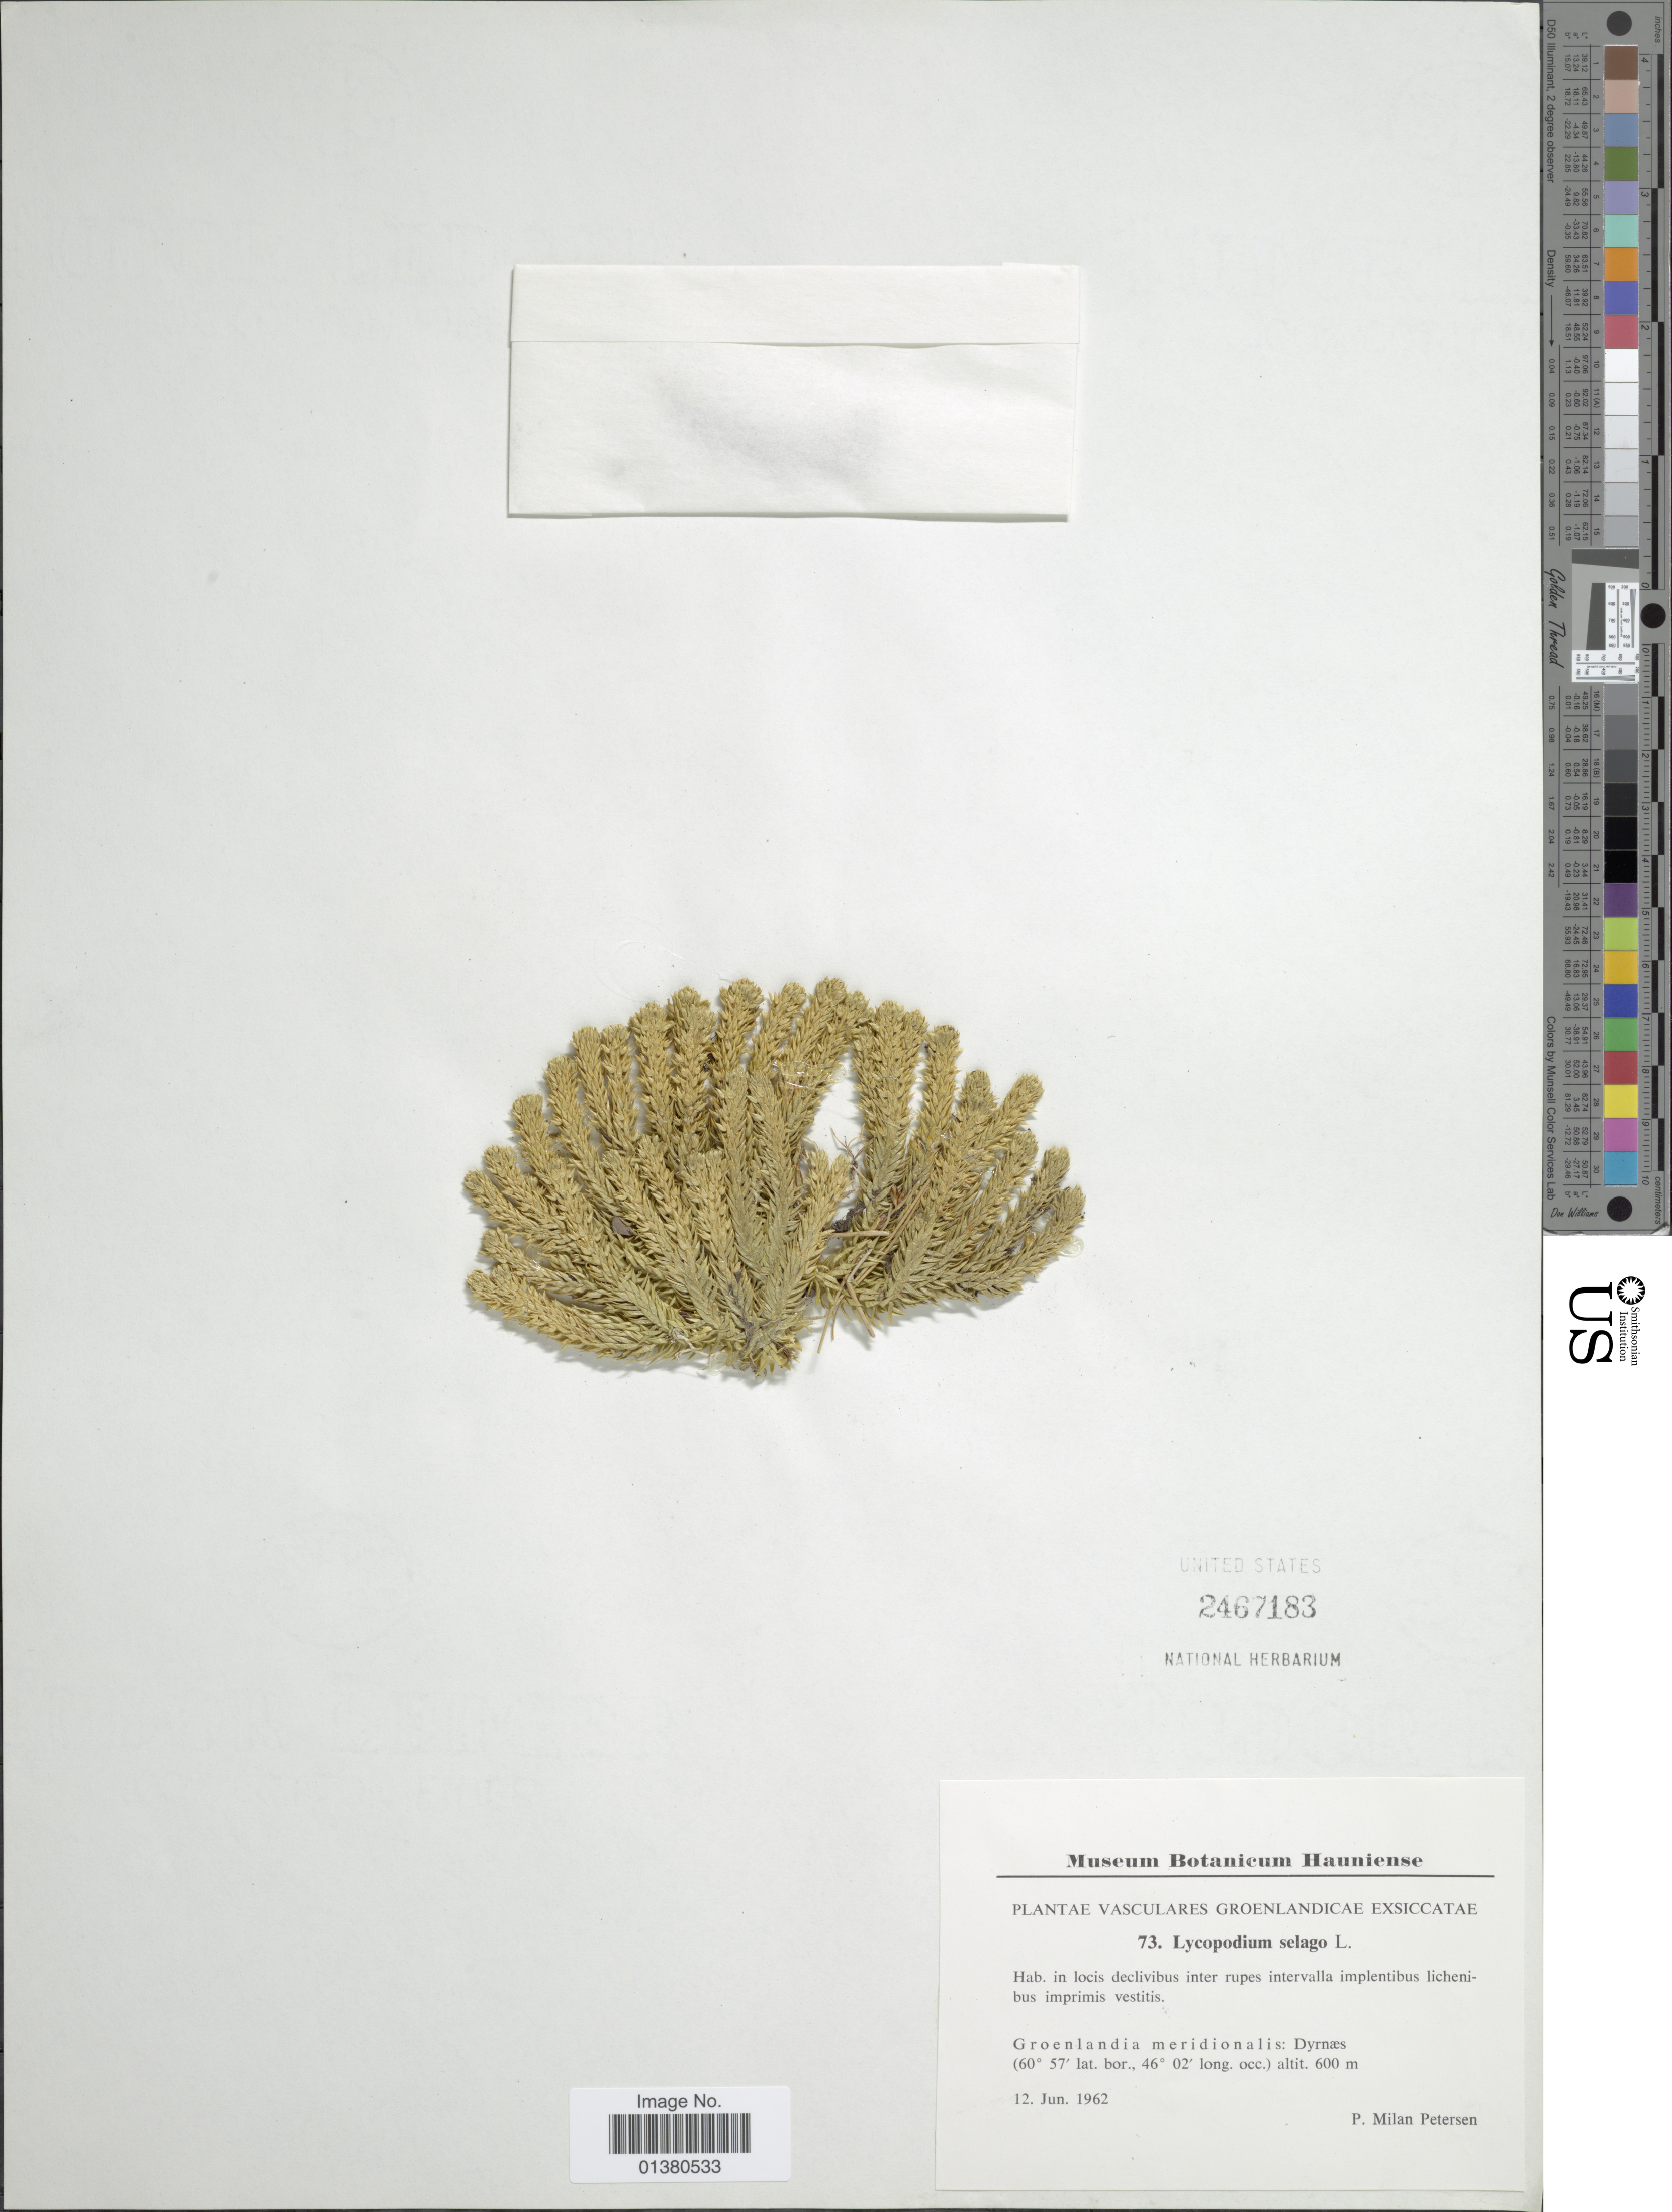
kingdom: Plantae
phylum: Tracheophyta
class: Lycopodiopsida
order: Lycopodiales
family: Lycopodiaceae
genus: Huperzia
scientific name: Huperzia selago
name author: (L.) Bernh. ex Schrank & Mart.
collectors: P. Petersen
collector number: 73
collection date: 1962-06-12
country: Greenland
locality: Groenlandia meridionalis: Dyrnæs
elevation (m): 600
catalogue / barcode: US 2467183